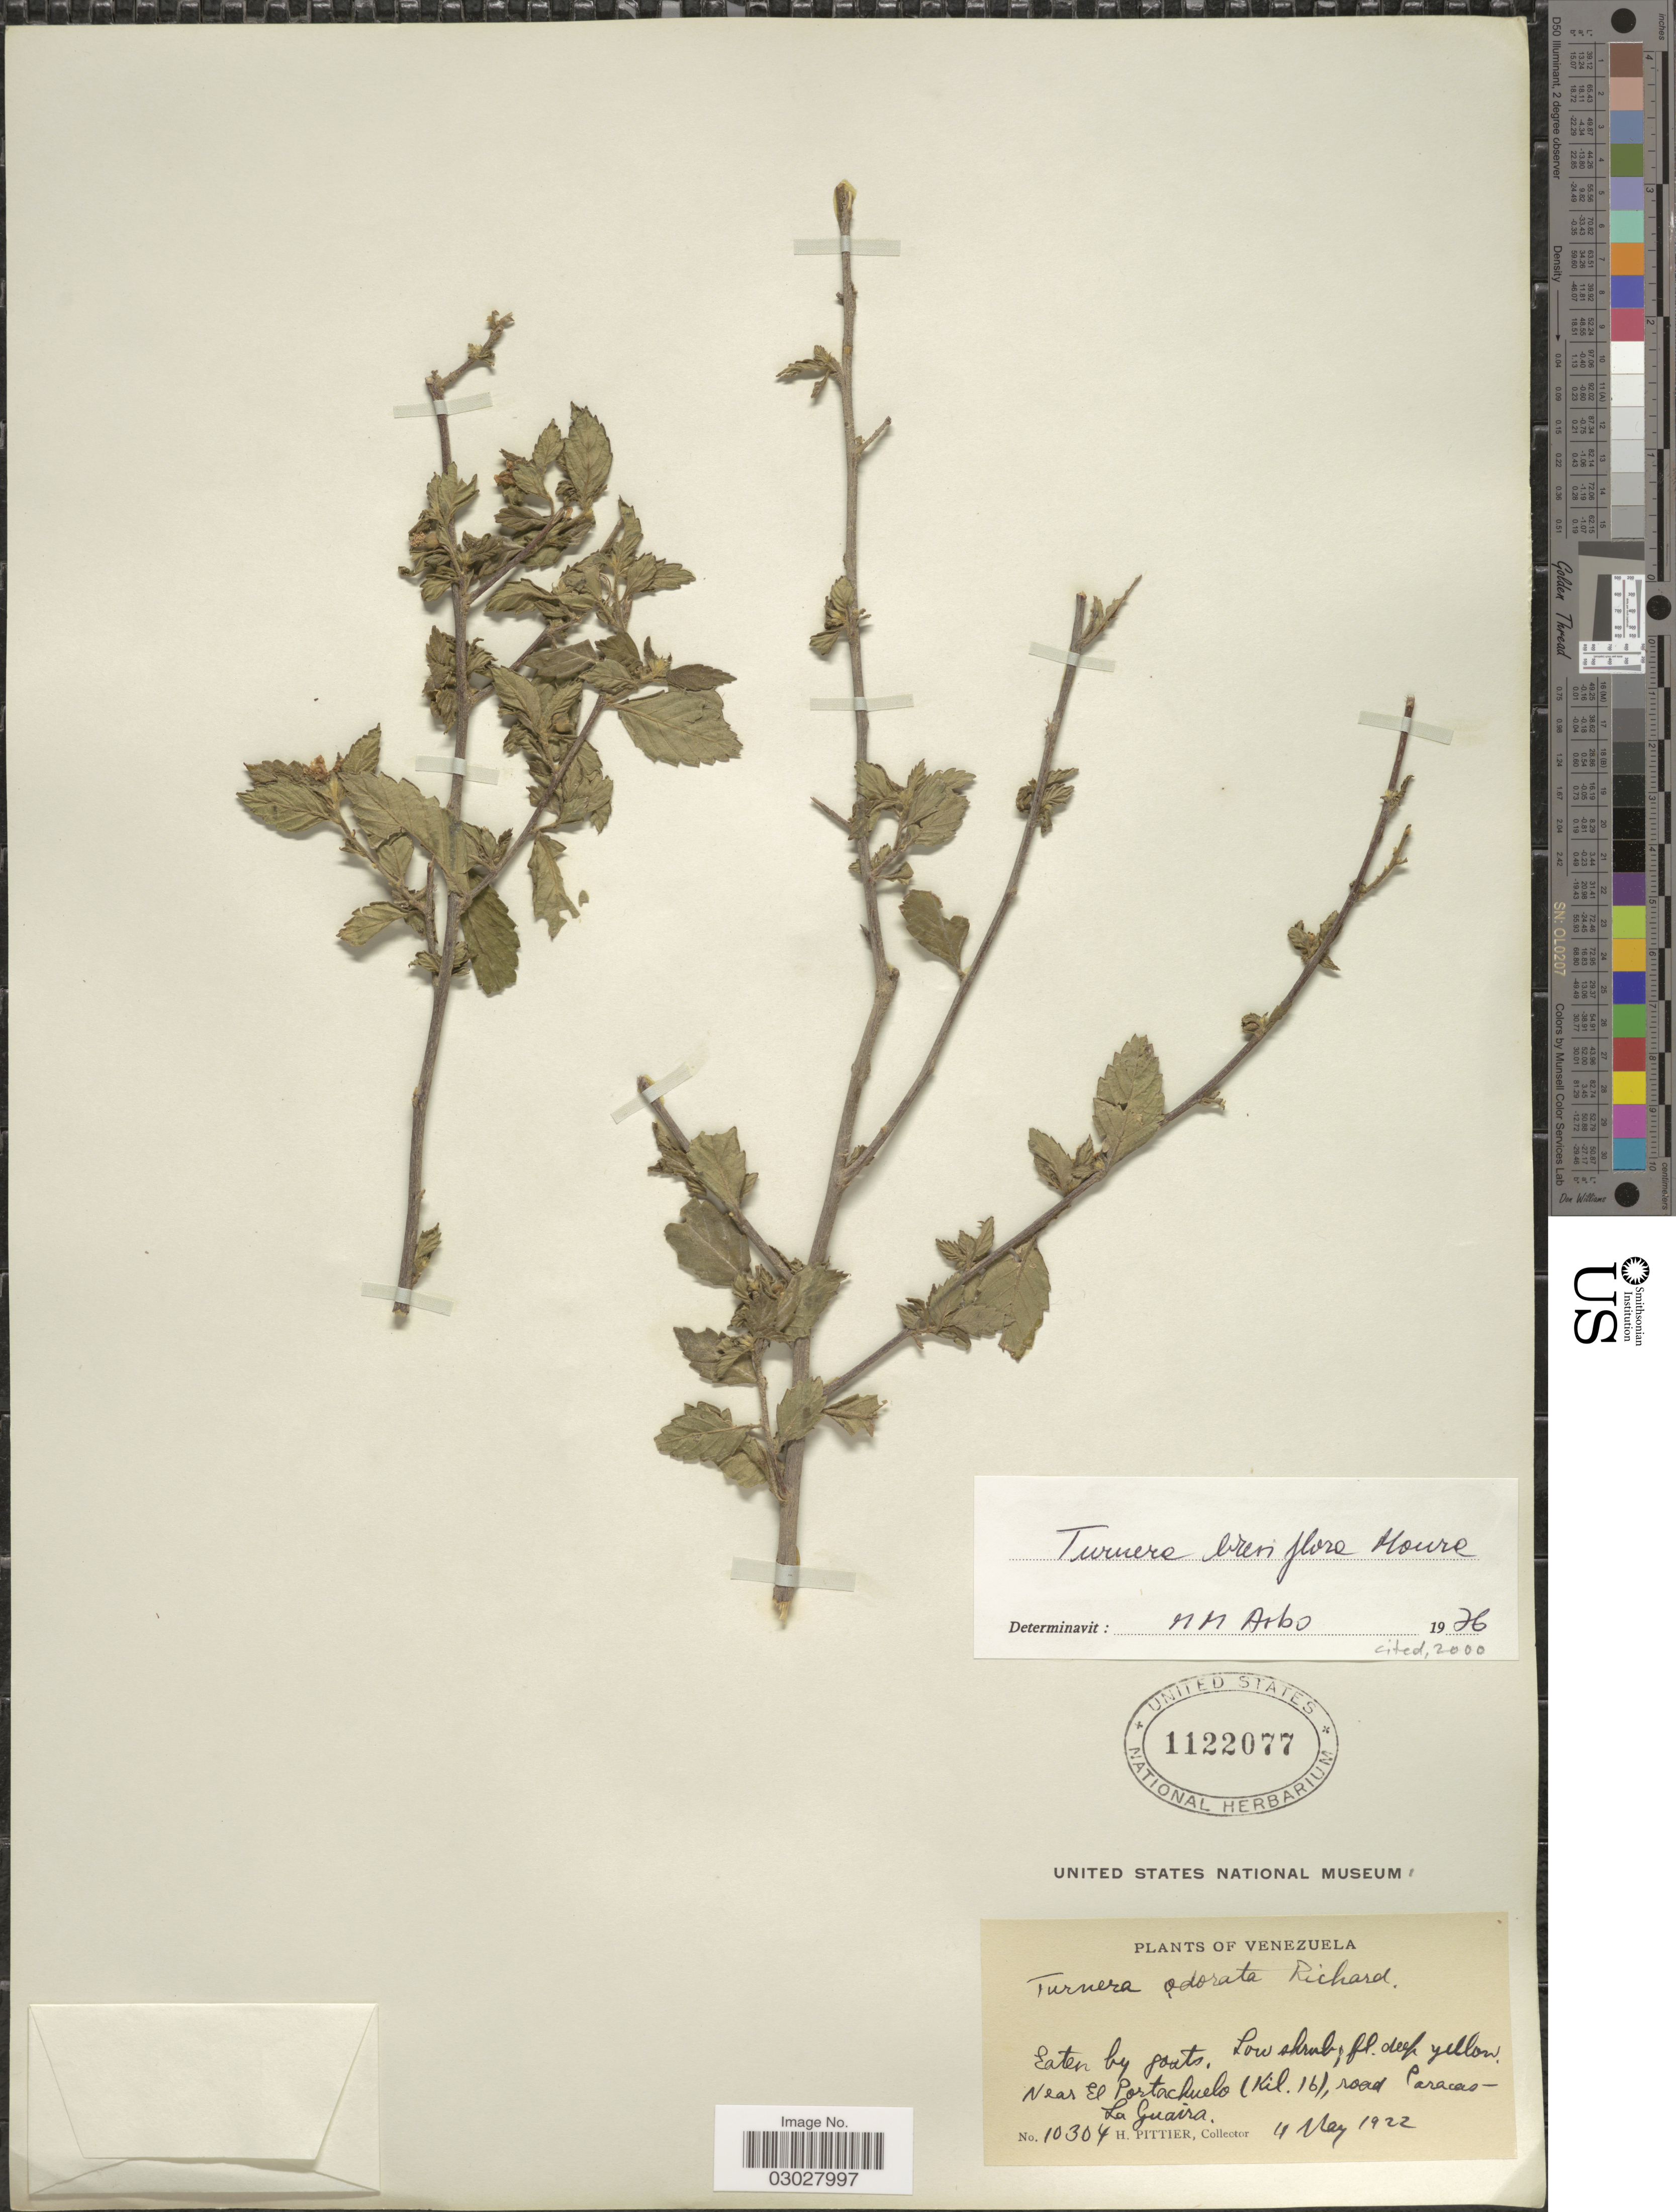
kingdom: Plantae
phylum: Tracheophyta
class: Magnoliopsida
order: Malpighiales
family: Turneraceae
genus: Turnera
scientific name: Turnera breviflora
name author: Moura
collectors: H. F. Pittier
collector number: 10304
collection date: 1922-05-04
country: Paraguay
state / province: Guaira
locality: Near El Portachuelo (Kil. 16), road Caracas-La Guaira.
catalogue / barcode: US 1122077